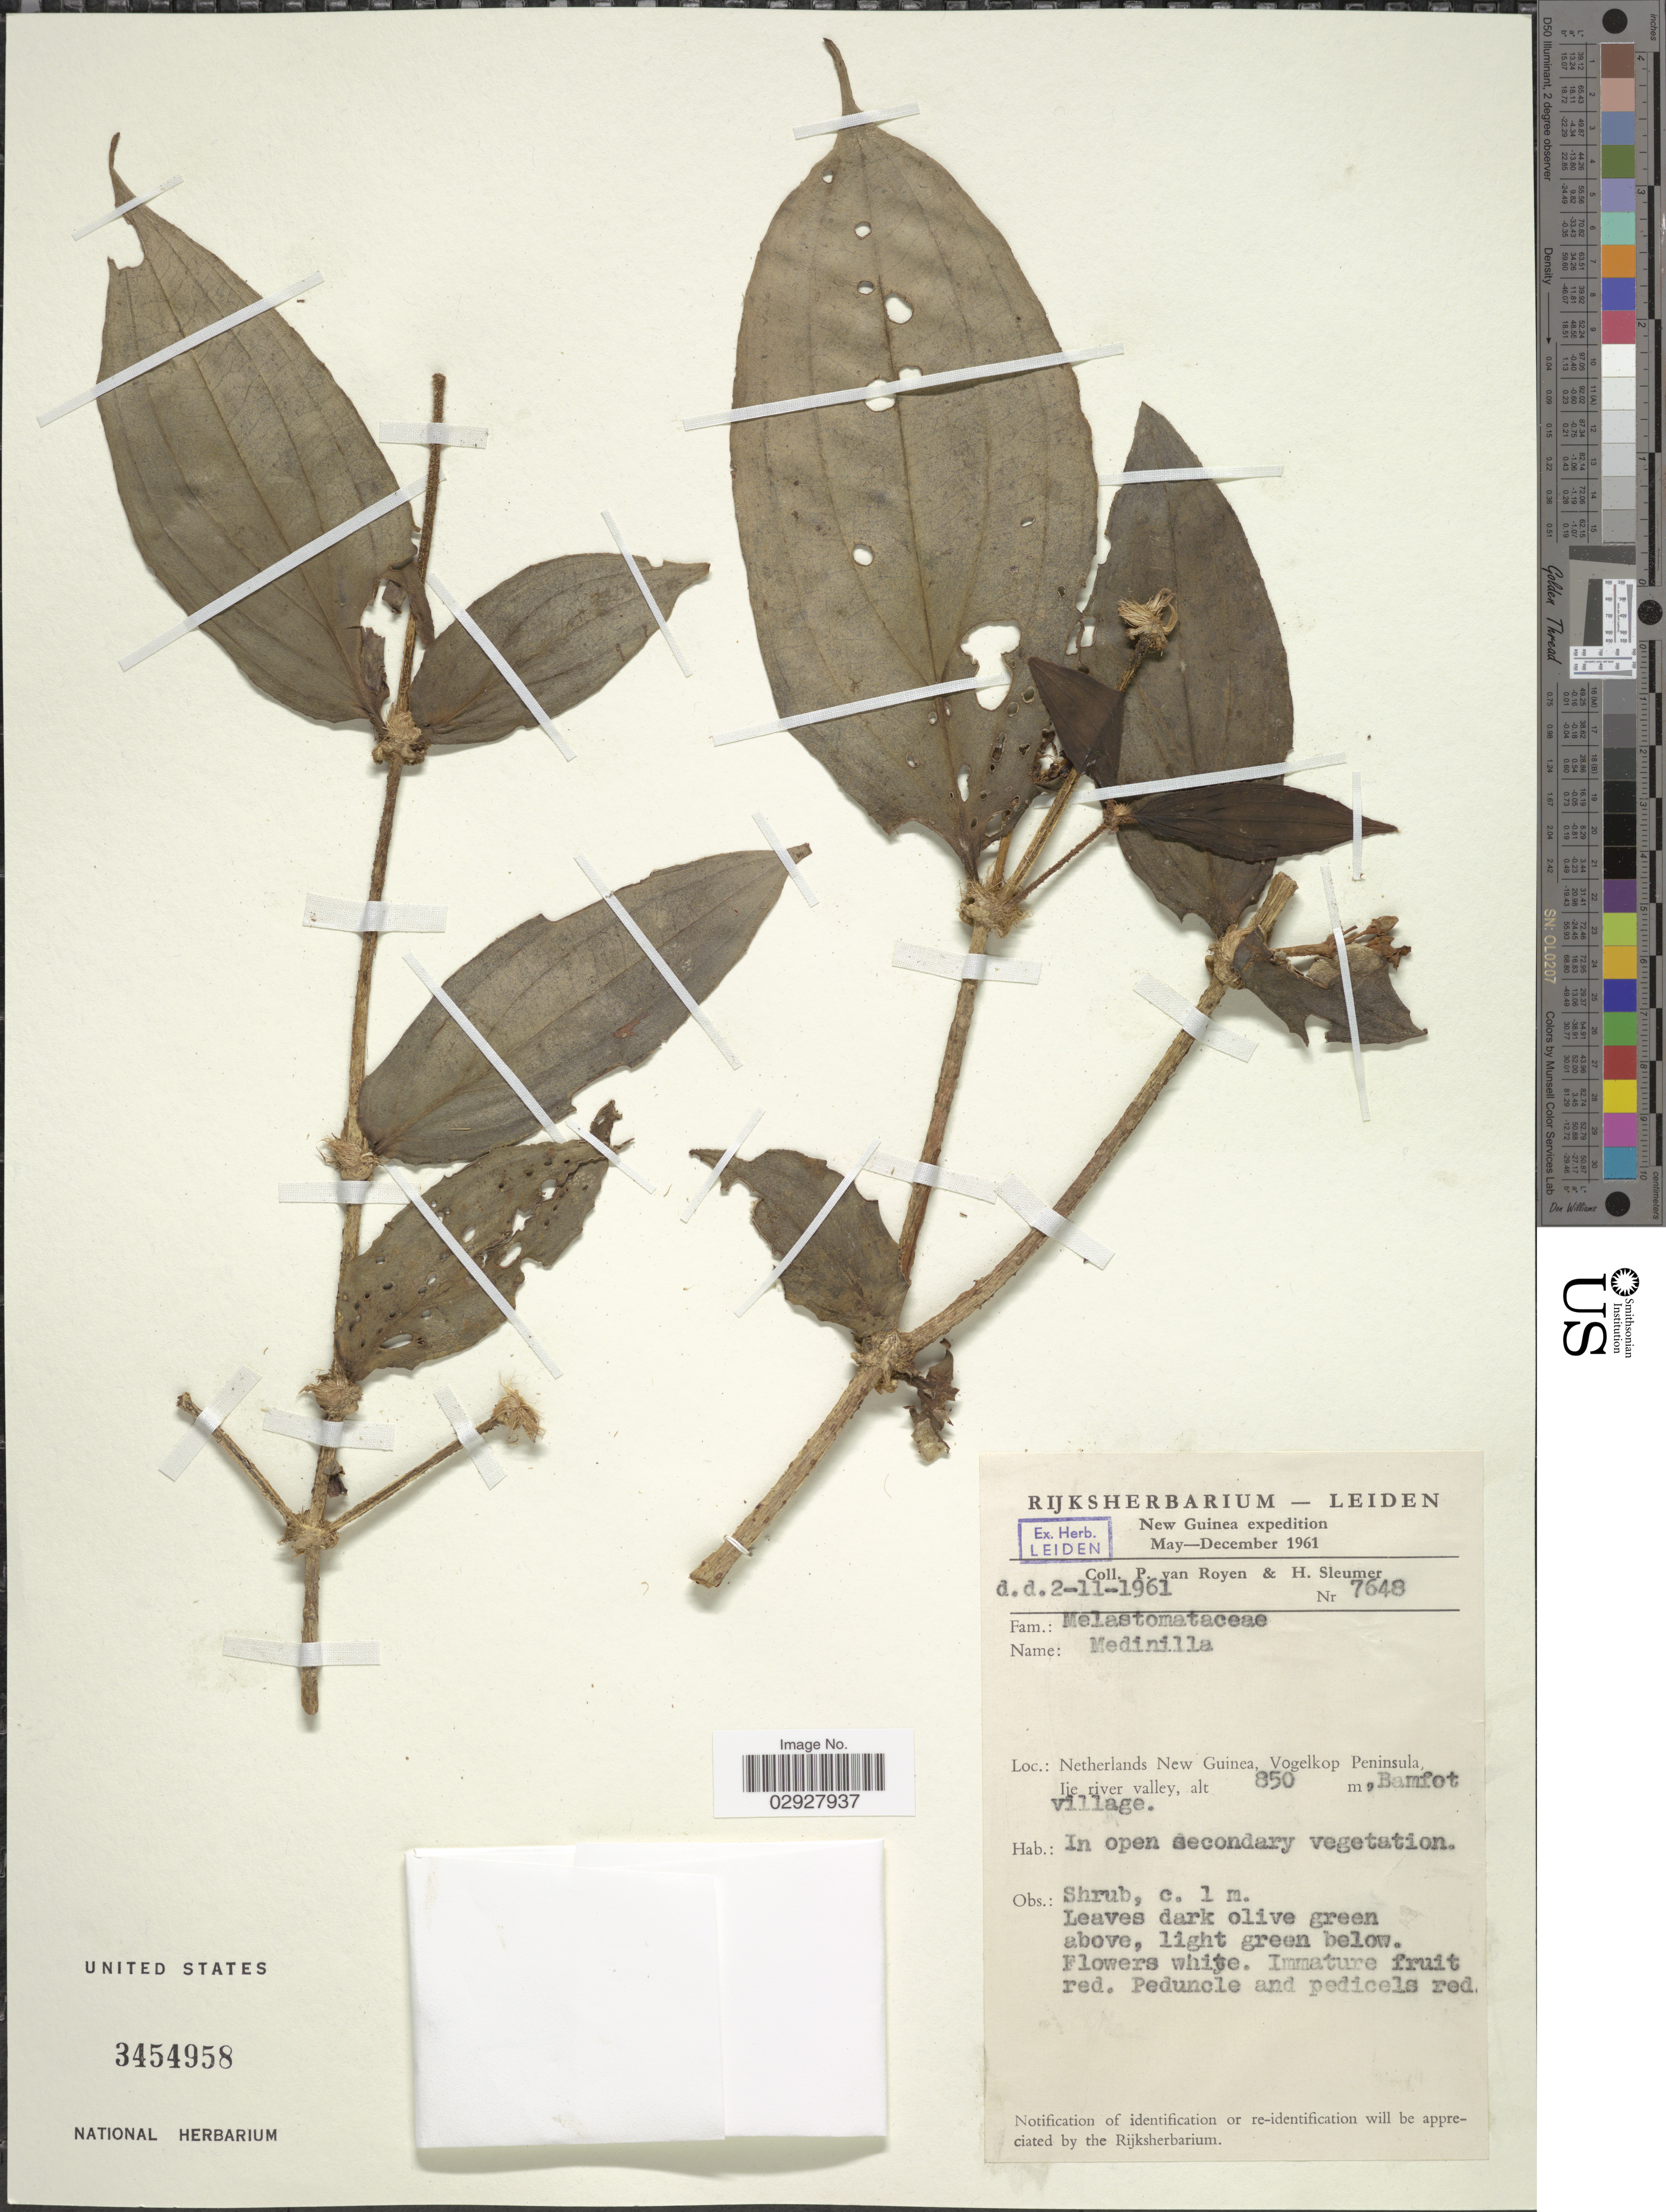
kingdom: Plantae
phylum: Tracheophyta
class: Magnoliopsida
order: Myrtales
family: Melastomataceae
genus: Medinilla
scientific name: Medinilla sp.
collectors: P. van Royen & H. O. Sleumer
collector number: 7648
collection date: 1961-11-02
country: Indonesia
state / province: Papua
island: New Guinea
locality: Netherlands New Guinea, Vogelkop Peninsula, Isjon river valley, Bamfot village.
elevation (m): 850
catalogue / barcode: US 3454958